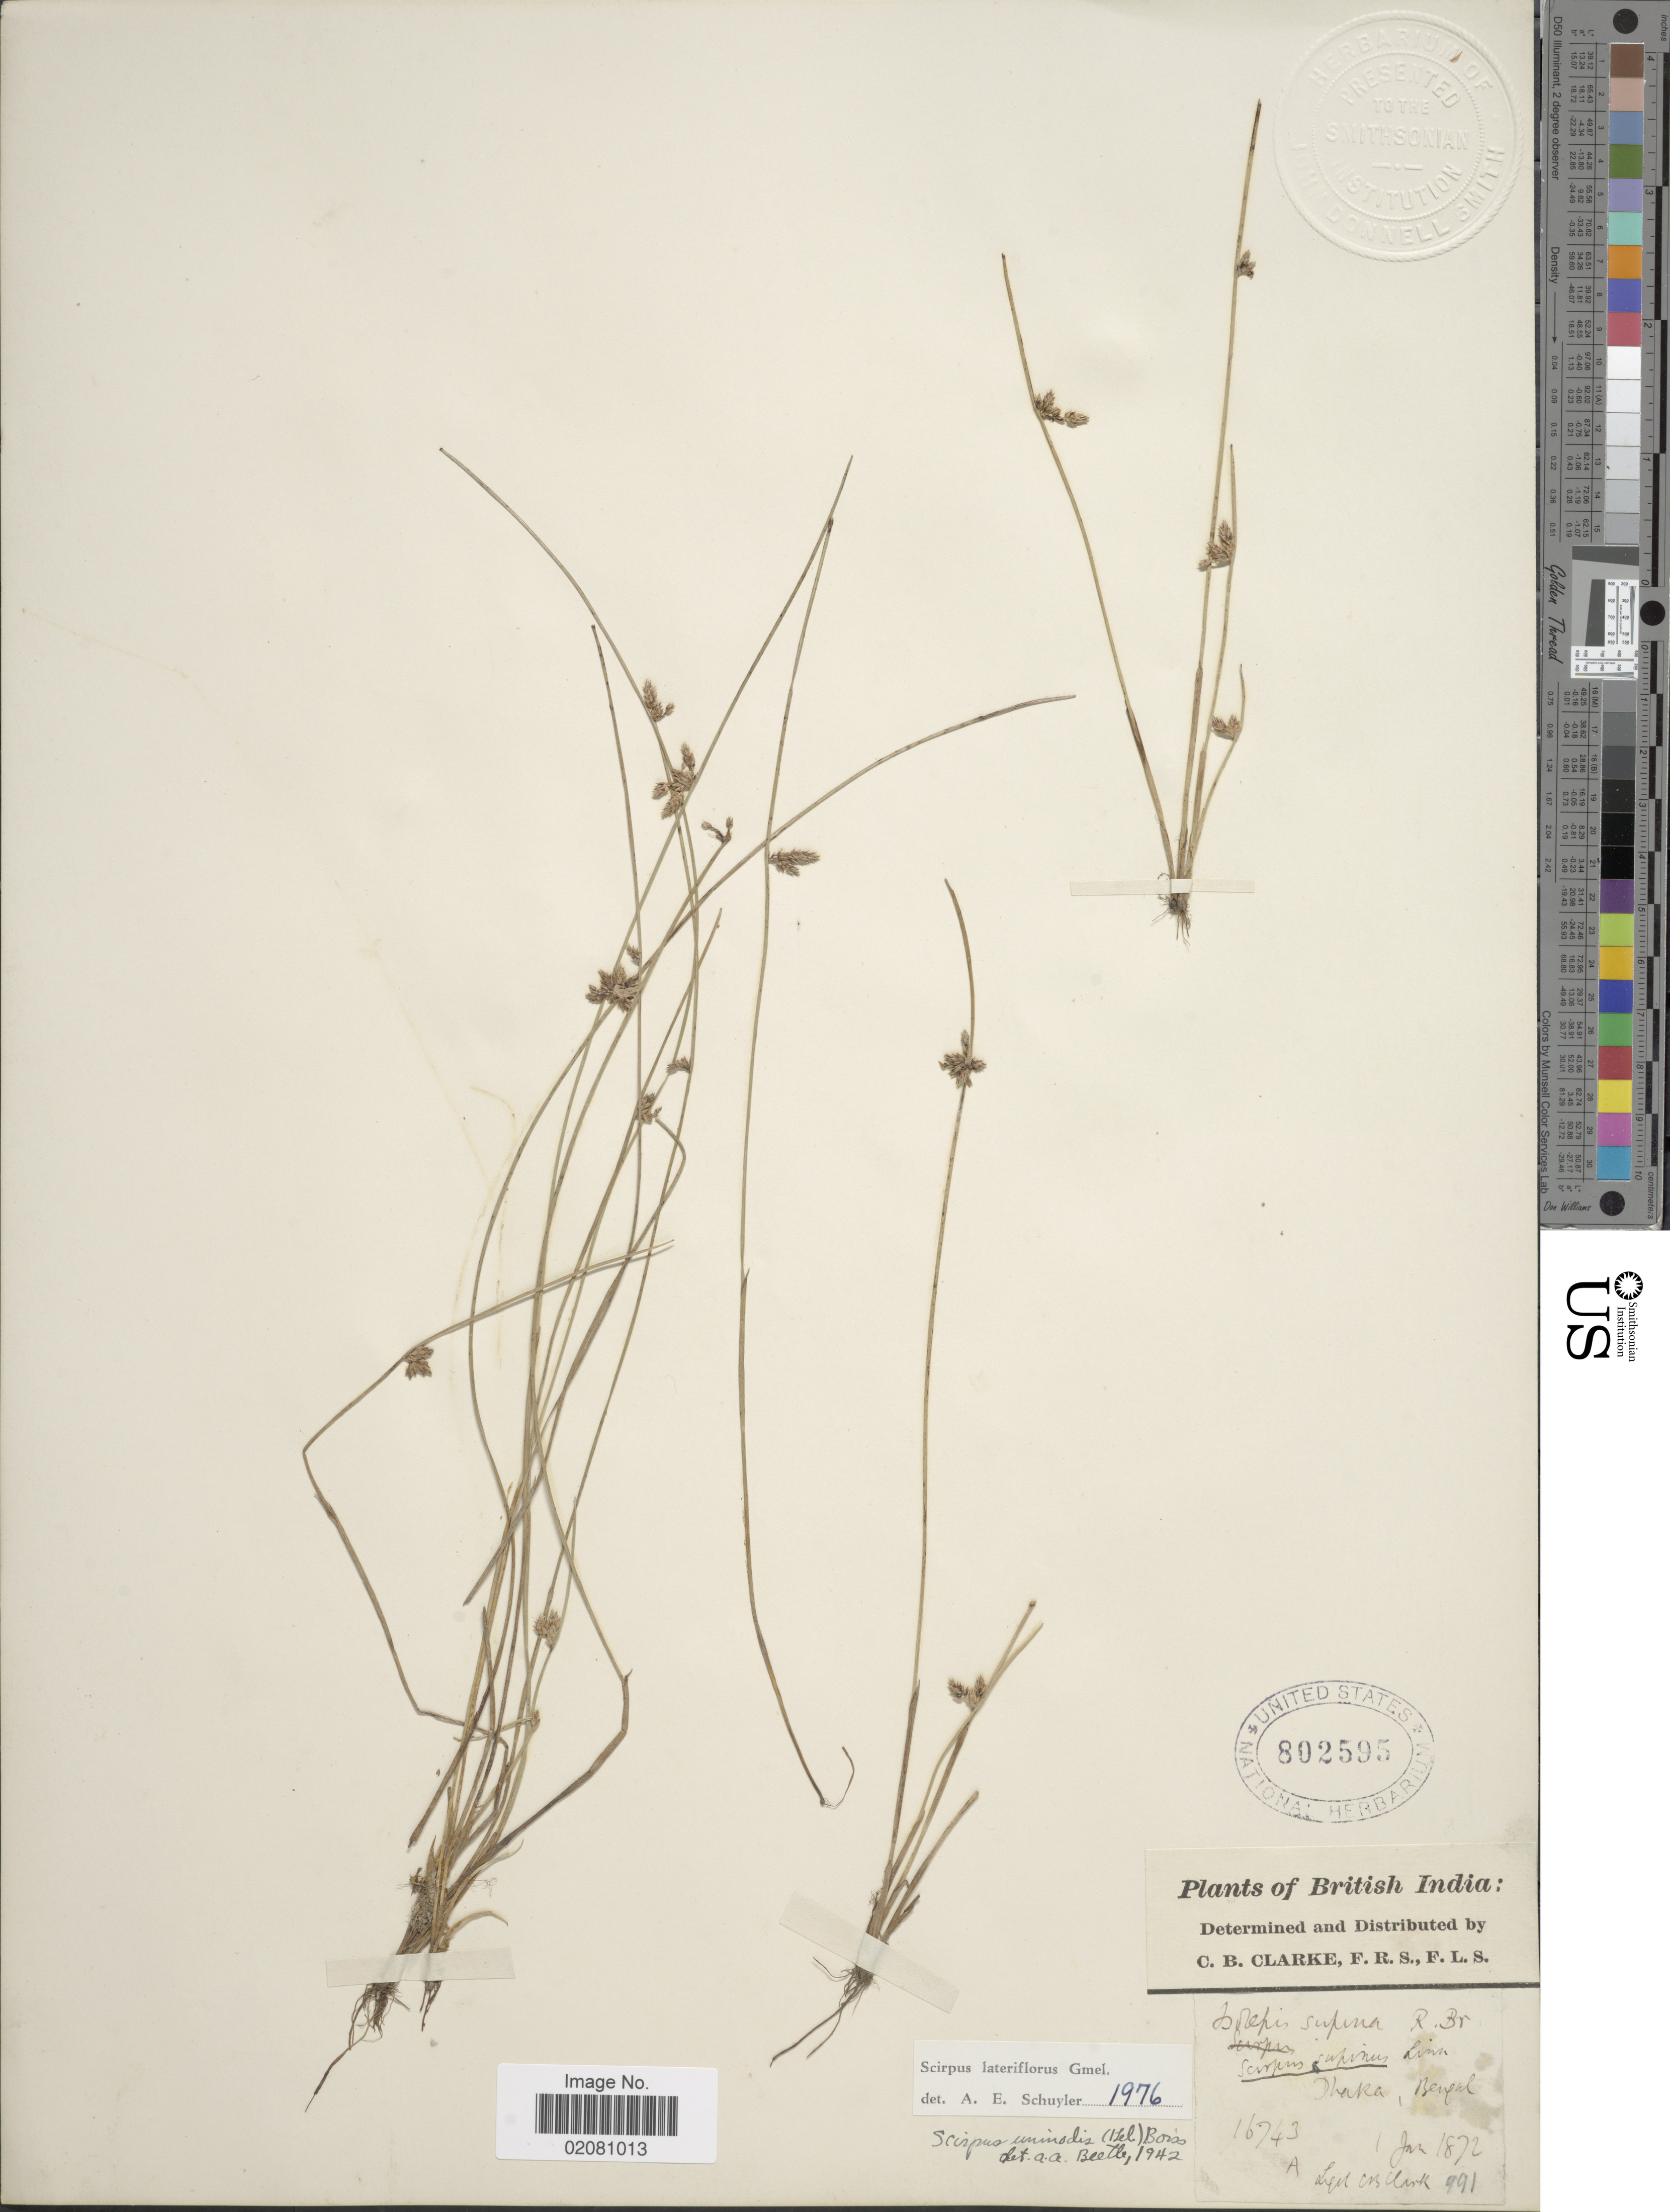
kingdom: Plantae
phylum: Tracheophyta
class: Liliopsida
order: Poales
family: Cyperaceae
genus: Schoenoplectus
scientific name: Schoenoplectus lateriflorus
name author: (J.F. Gmel.)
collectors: C. B. Clarke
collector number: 16743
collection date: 1872-01-01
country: Bangladesh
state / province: Dhaka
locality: British India, Dhaka [interpreted], Bengel [interpreted].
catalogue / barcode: US 802595